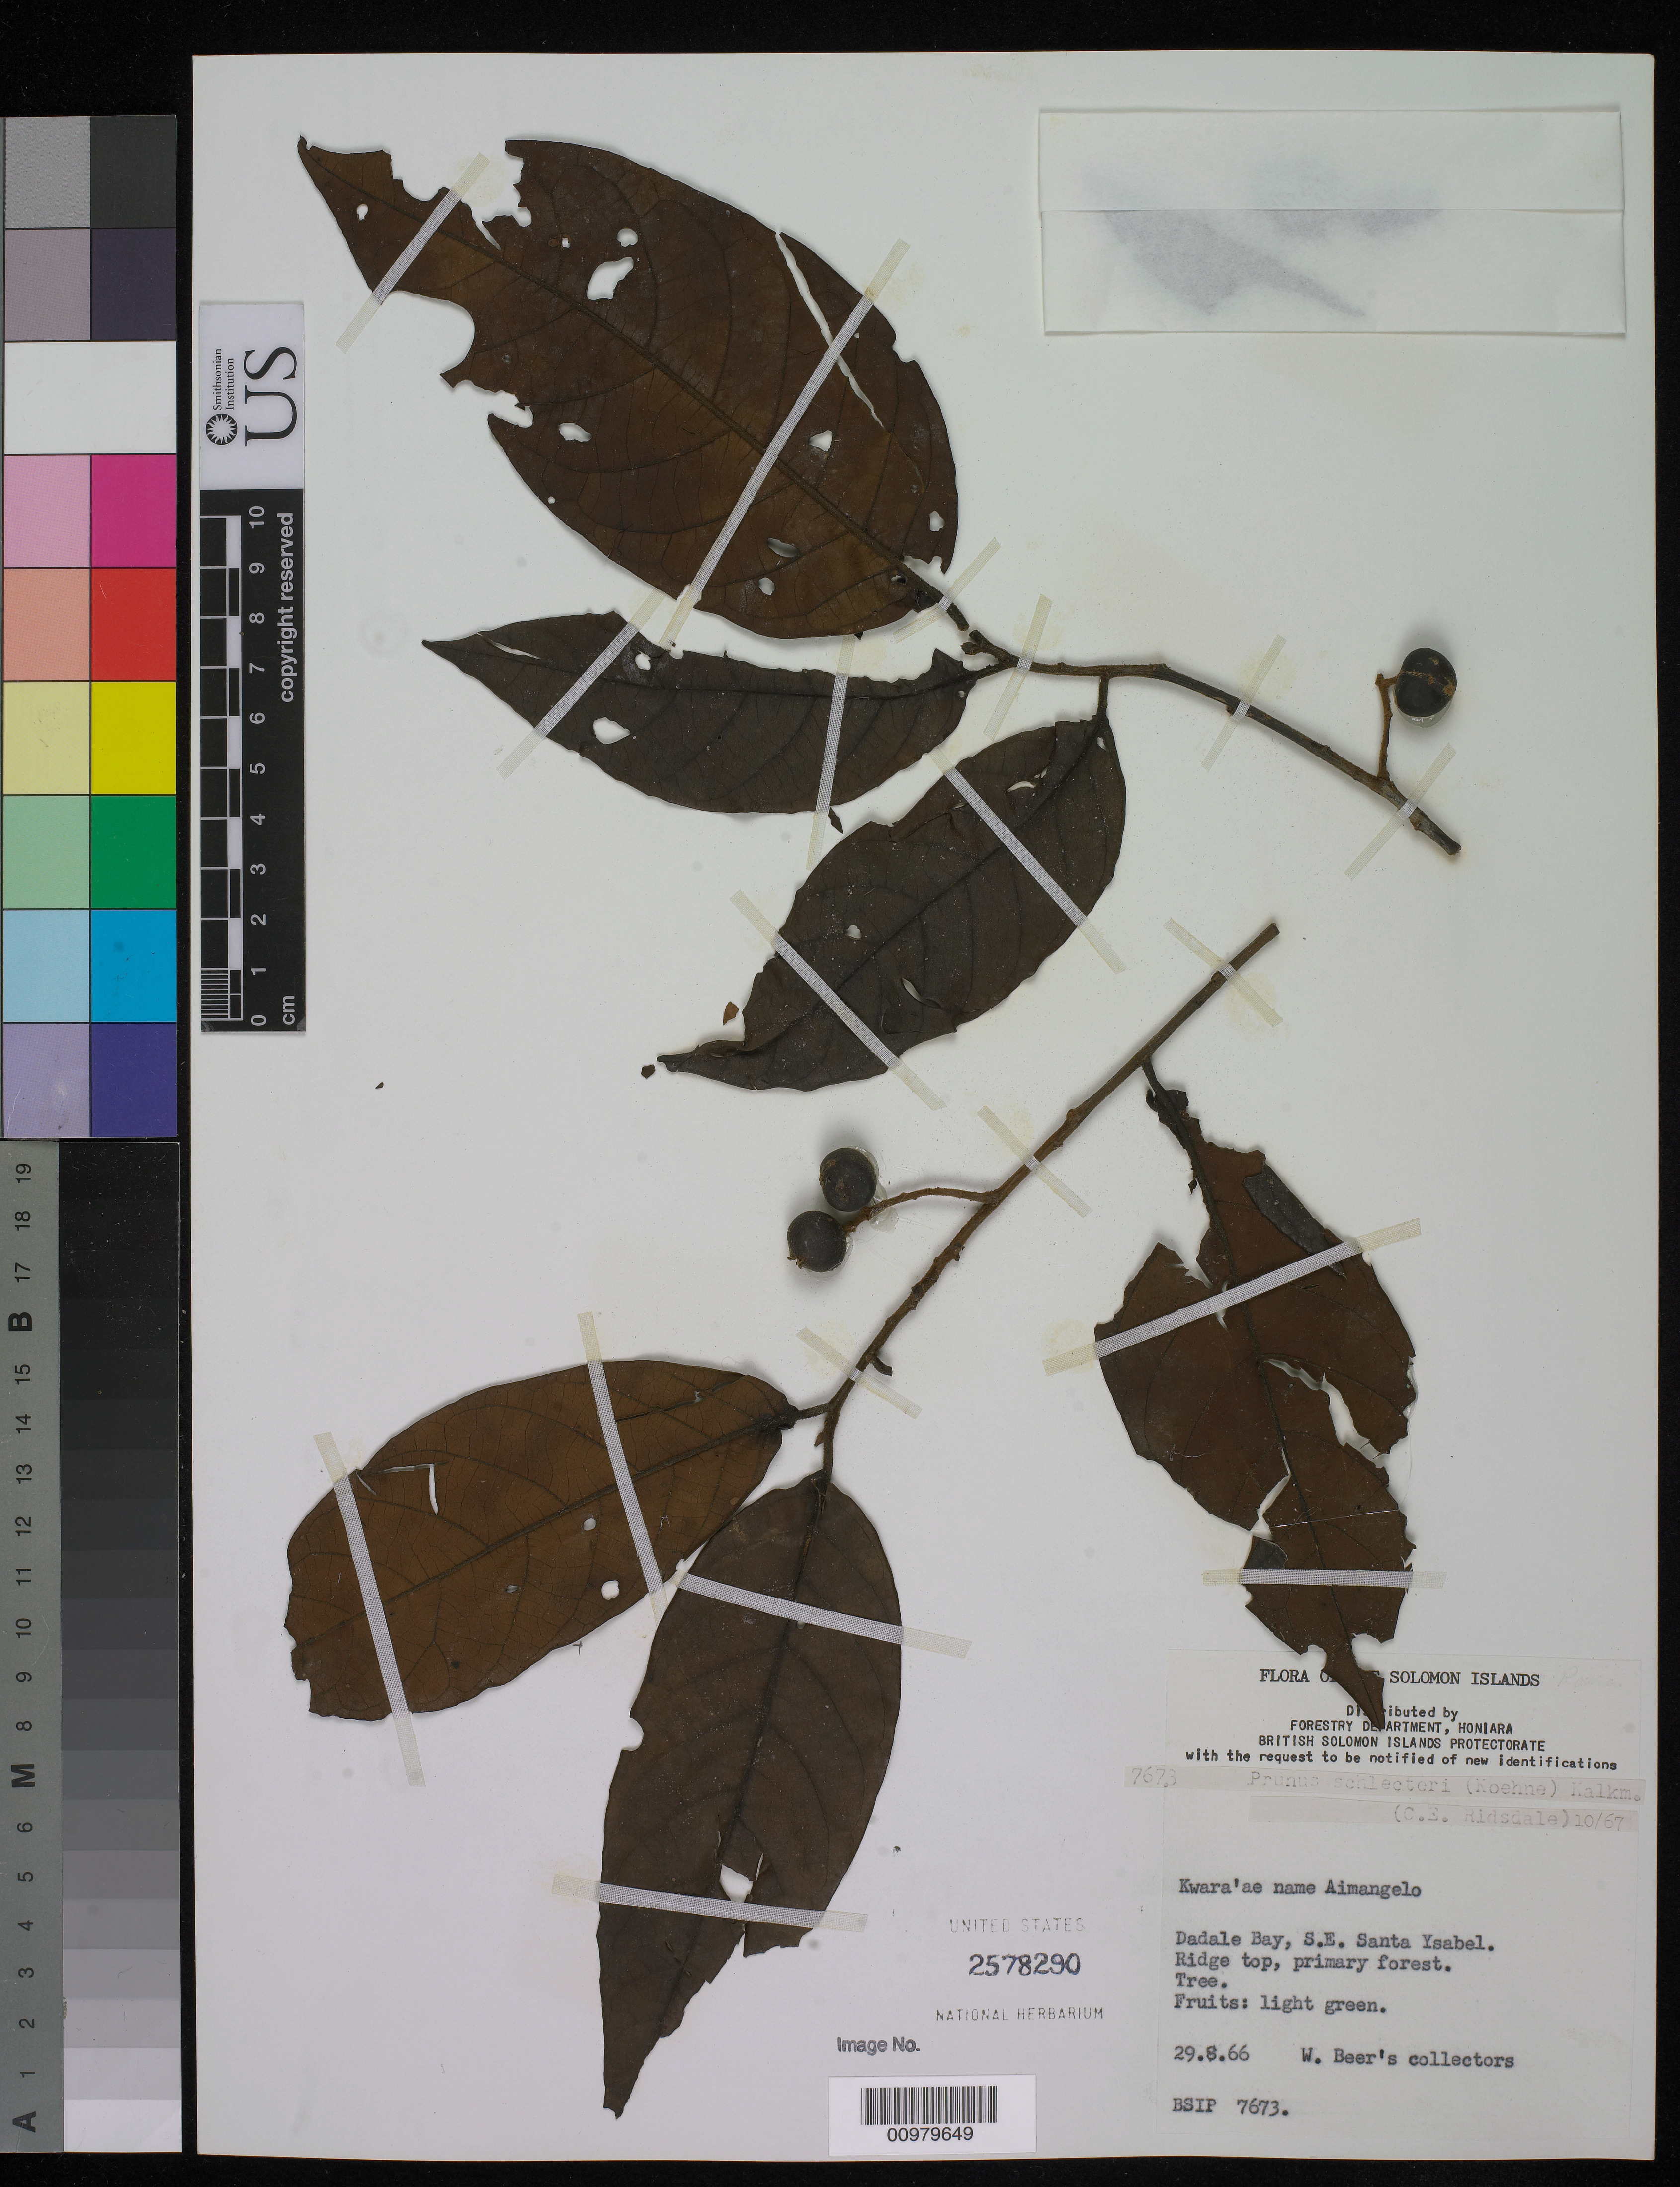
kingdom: Plantae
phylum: Tracheophyta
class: Magnoliopsida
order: Rosales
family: Rosaceae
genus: Prunus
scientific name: Prunus schlechteri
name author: (Koehne) Kalkman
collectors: W. Beer's Collectors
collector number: BSIP 7673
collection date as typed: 29 Aug 1966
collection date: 1966-08-29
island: Island Unknown or uncertain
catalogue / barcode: US 2578290